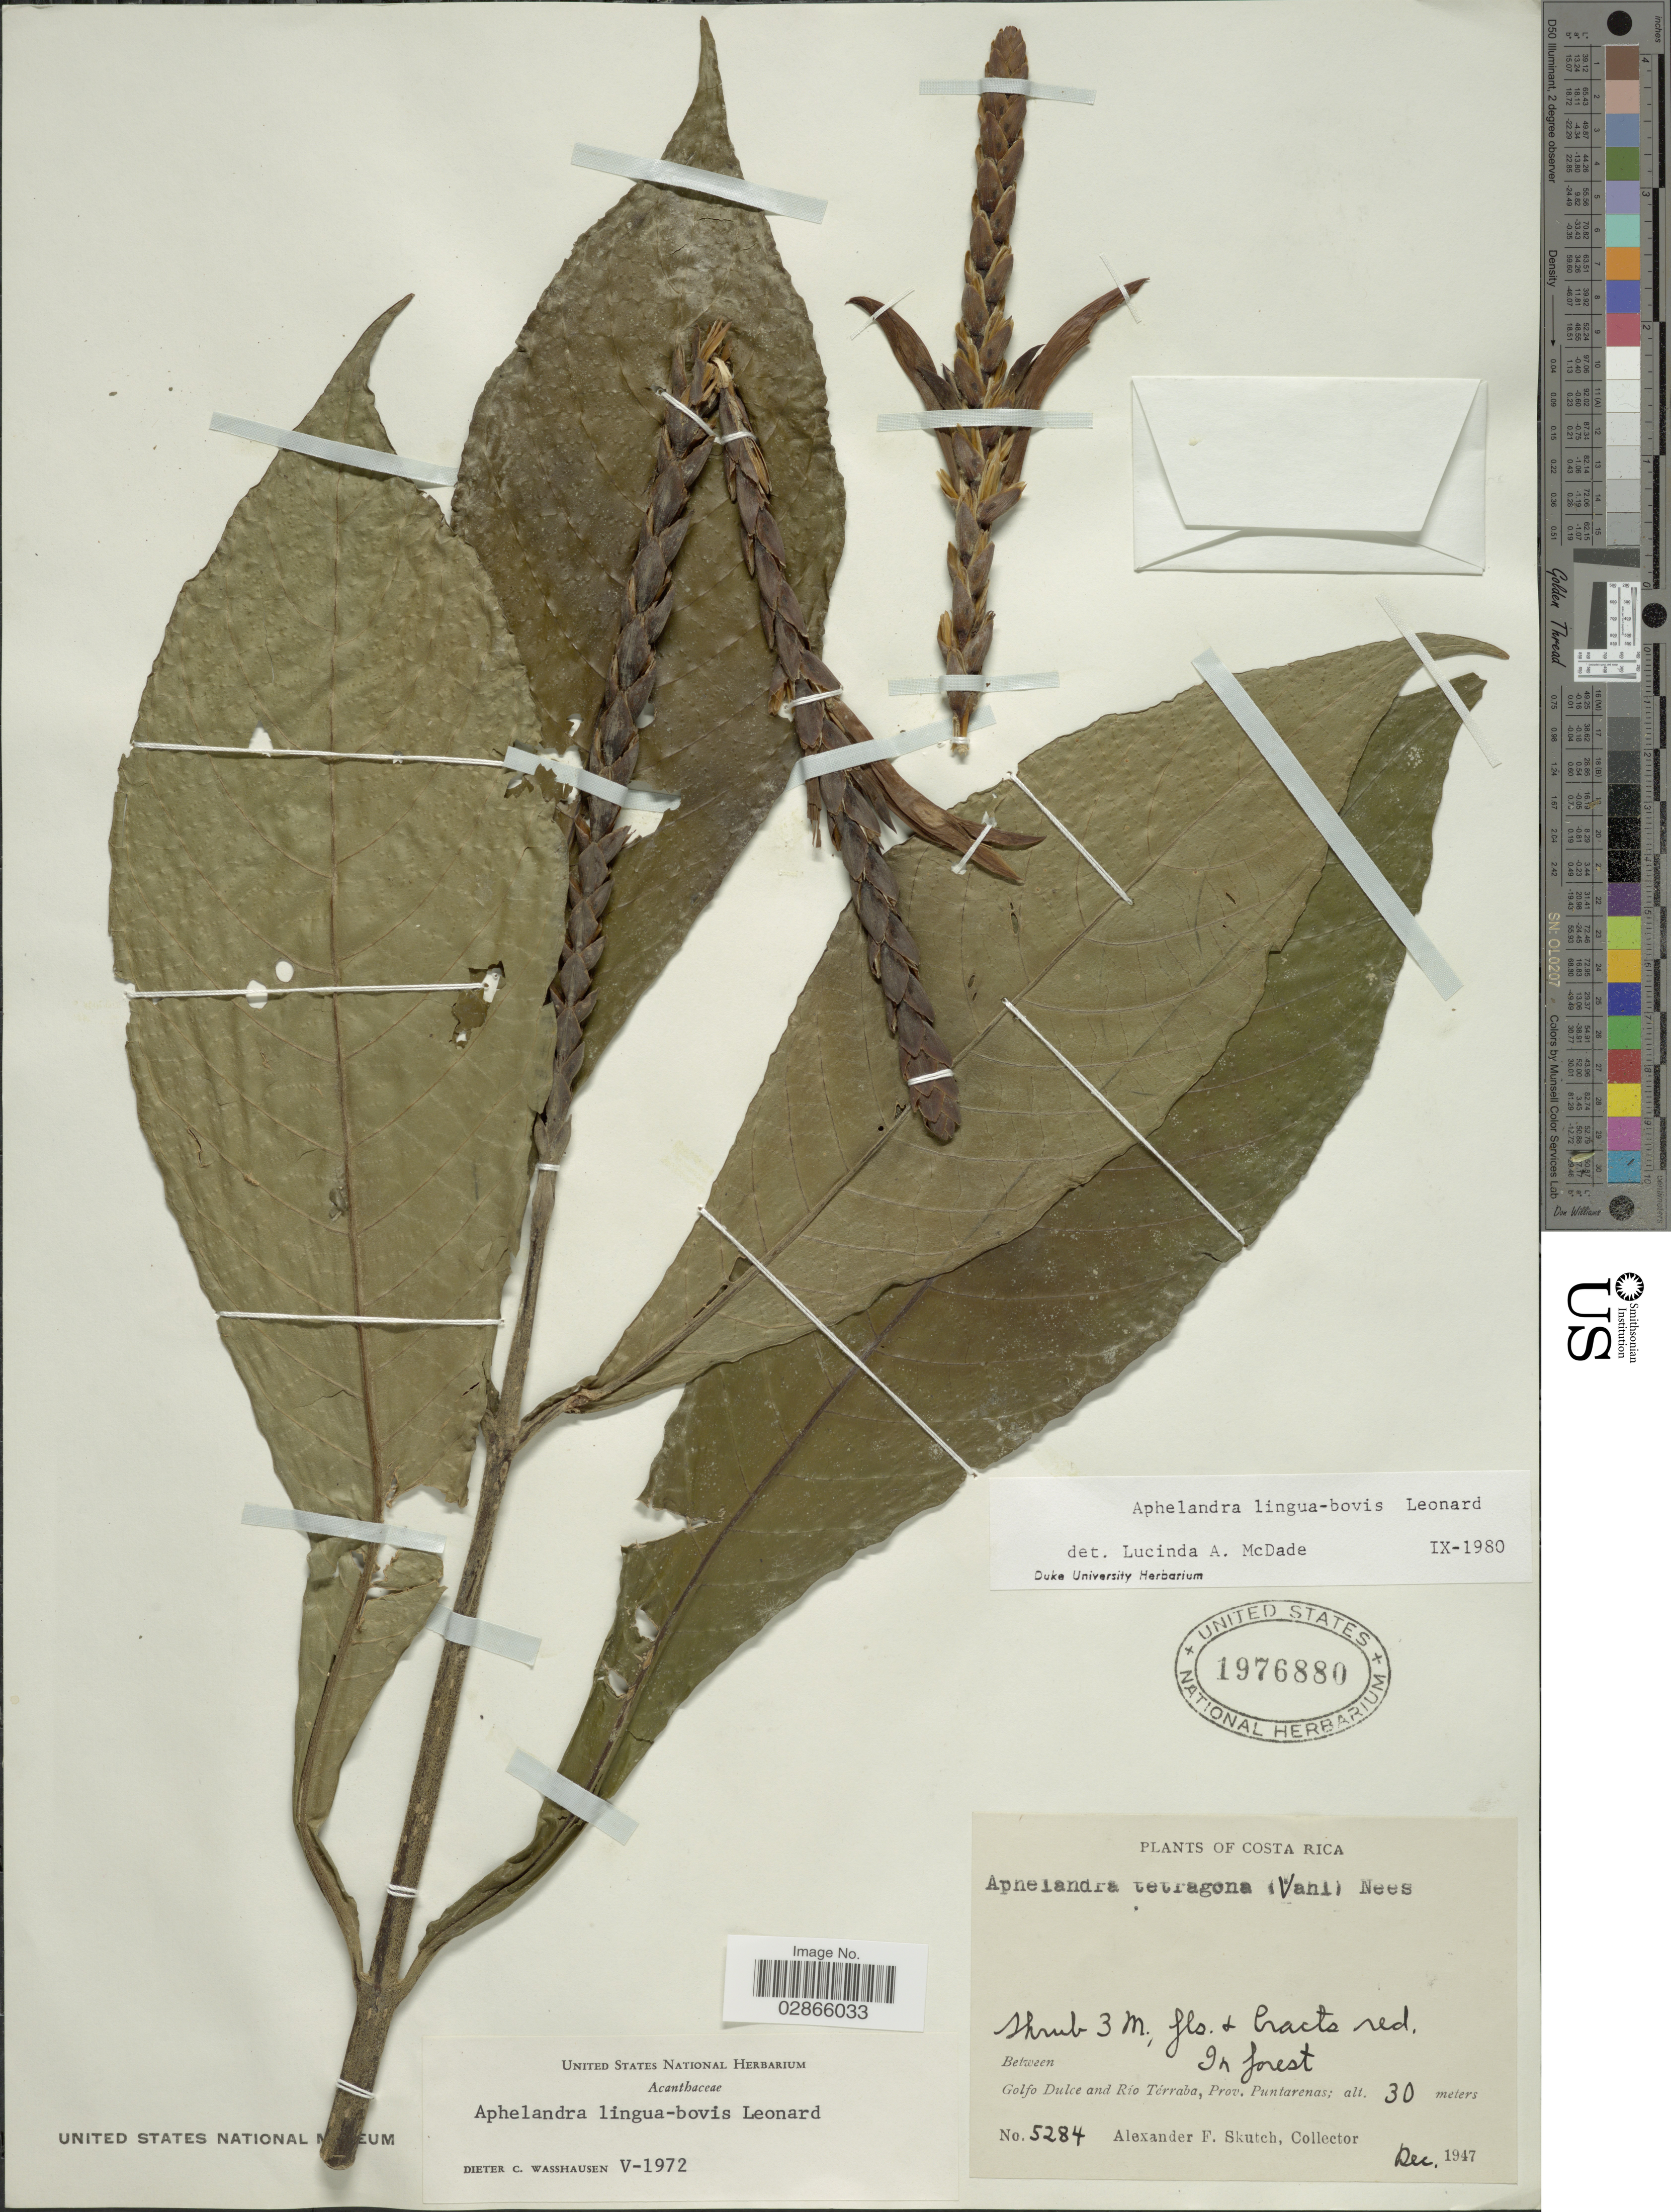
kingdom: Plantae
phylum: Tracheophyta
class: Magnoliopsida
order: Lamiales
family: Acanthaceae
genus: Aphelandra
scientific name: Aphelandra lingua-bovis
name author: Leonard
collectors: A. F. Skutch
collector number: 5284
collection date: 1947-12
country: Costa Rica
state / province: Puntarenas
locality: Between Golfo Dulce and Río Térraba.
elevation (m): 30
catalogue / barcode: US 1976880